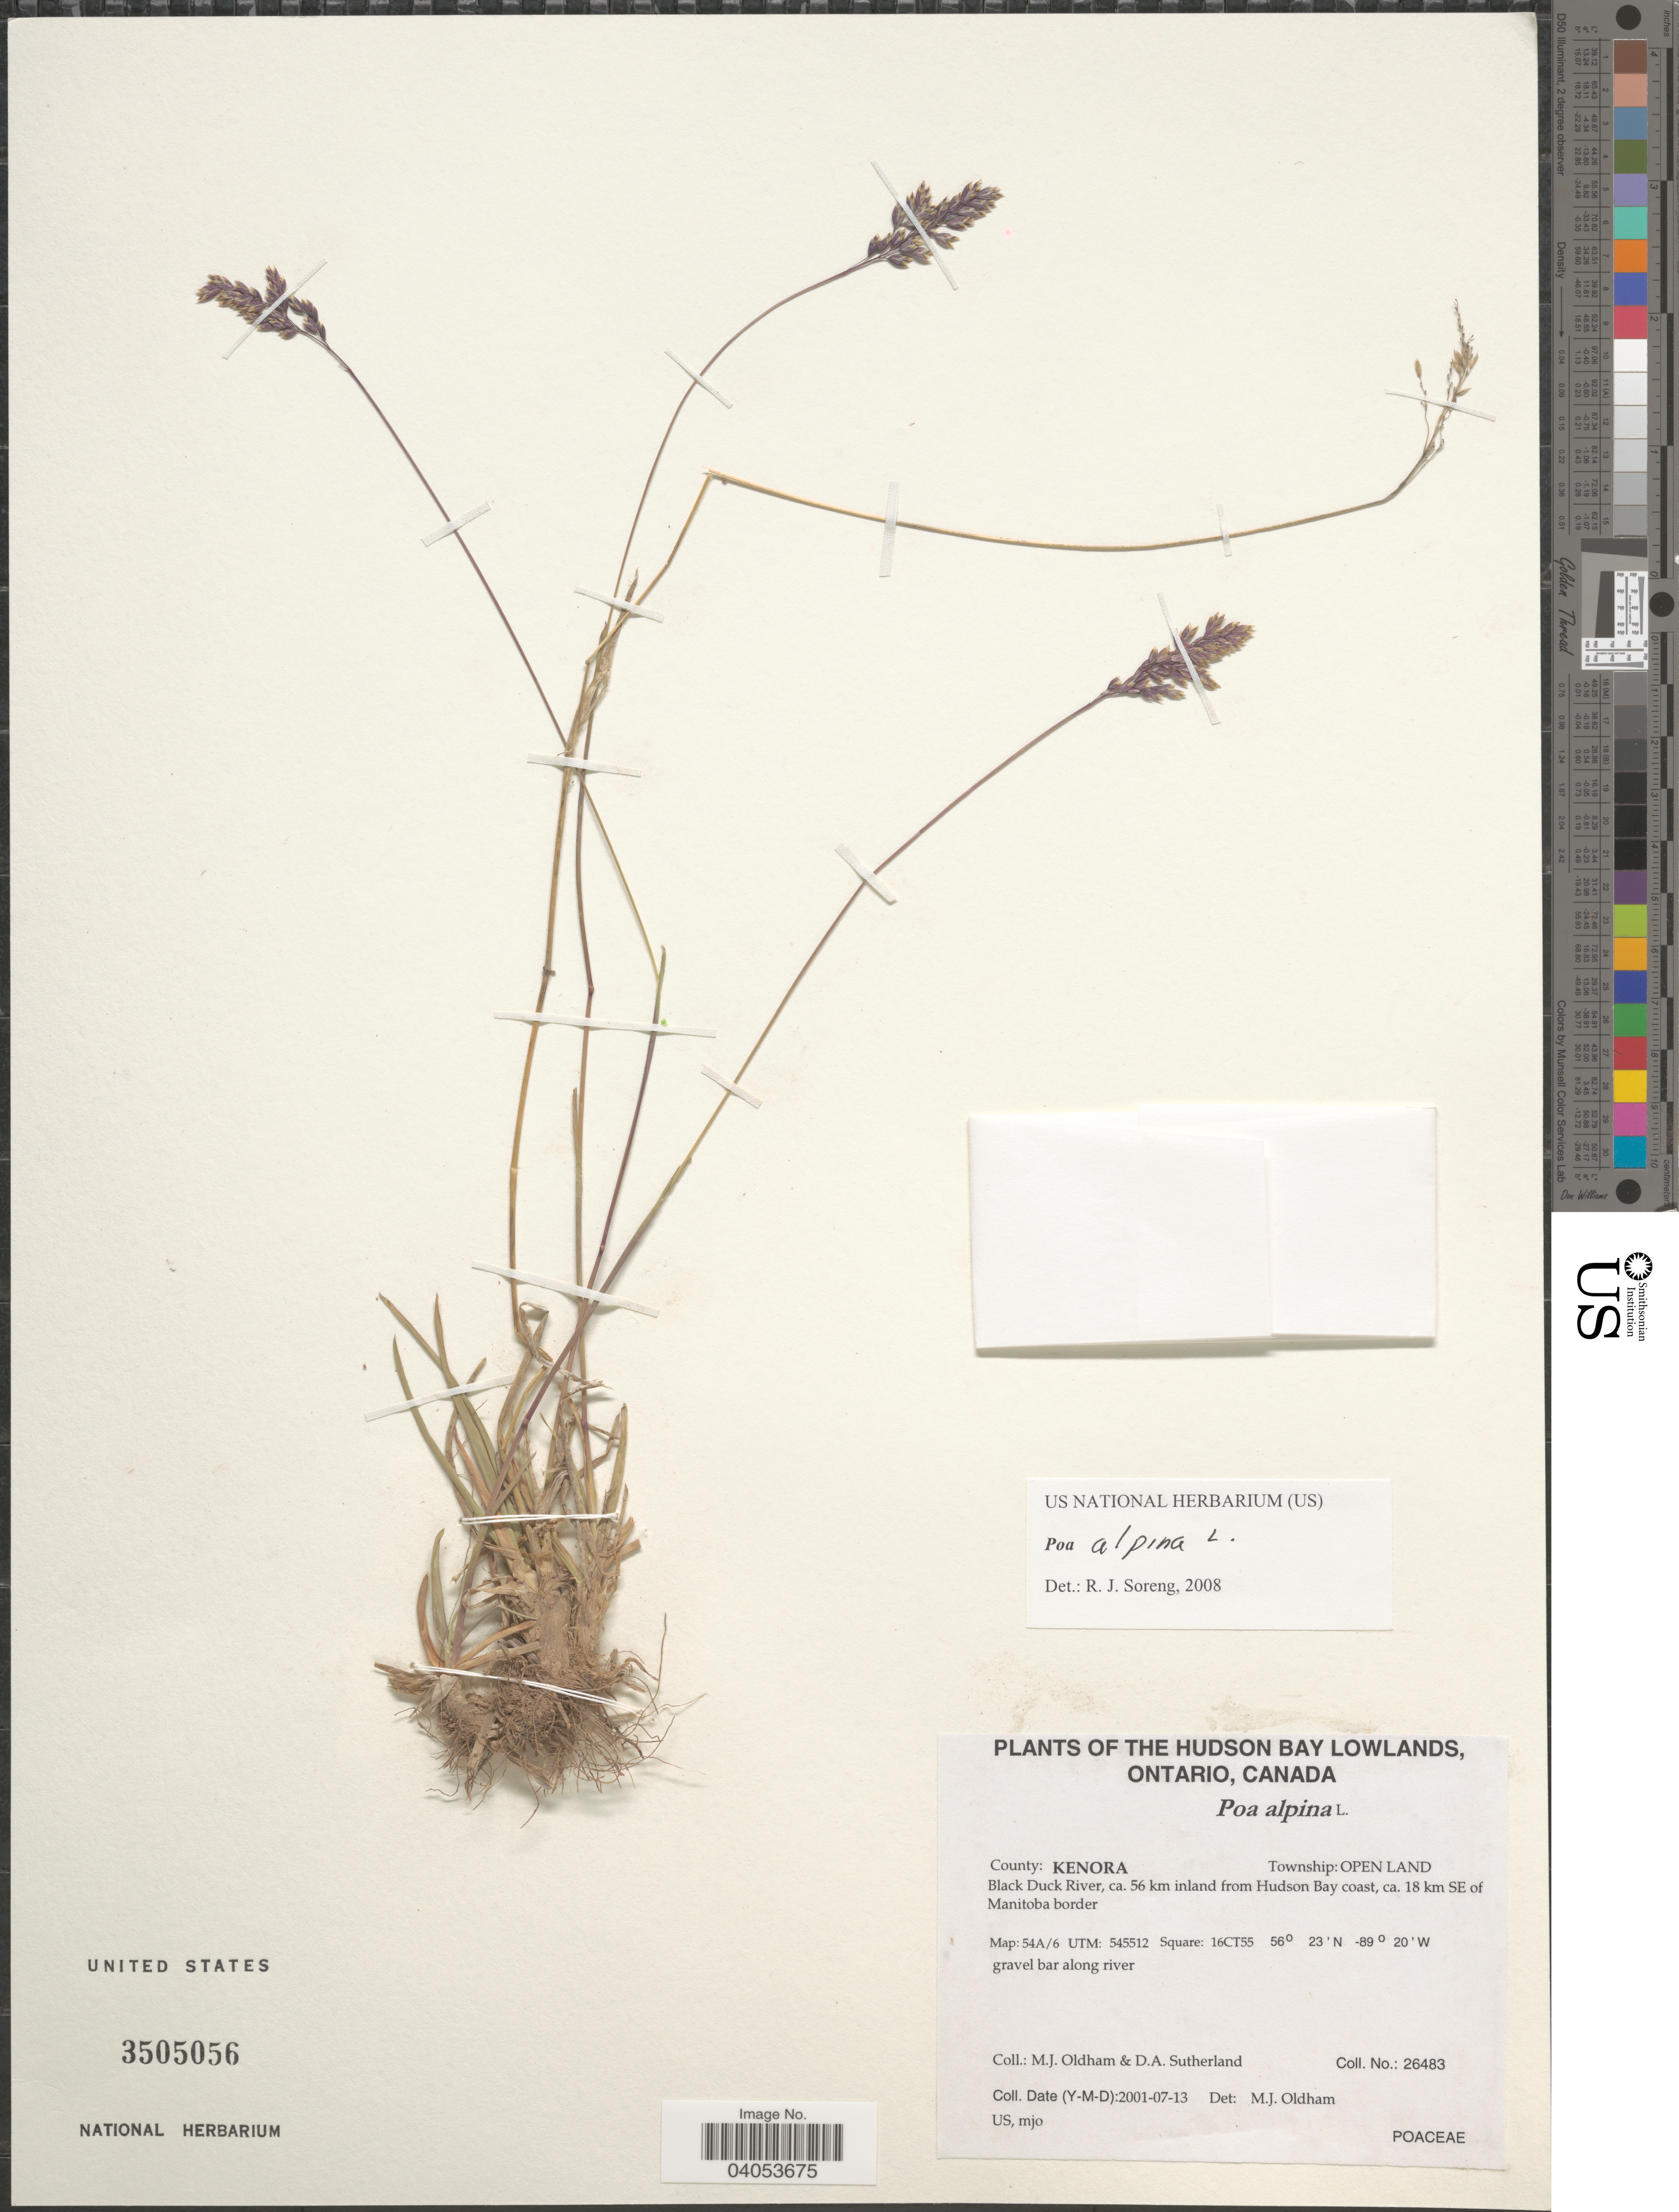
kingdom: Plantae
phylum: Tracheophyta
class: Liliopsida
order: Poales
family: Poaceae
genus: Poa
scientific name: Poa alpina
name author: L.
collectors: M. Oldham & D. Sutherland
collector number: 26483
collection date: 2001-07-13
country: Canada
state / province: Ontario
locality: The Hudson Bay Lowlands. County: Kenora. Black Duck River, ca. 56 km inland from Hudson Bay coast, ca. 18 km SE of Manitoba border. Map: 54A/6 UTM: 545512 quare: 16CT55.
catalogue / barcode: US 3505056